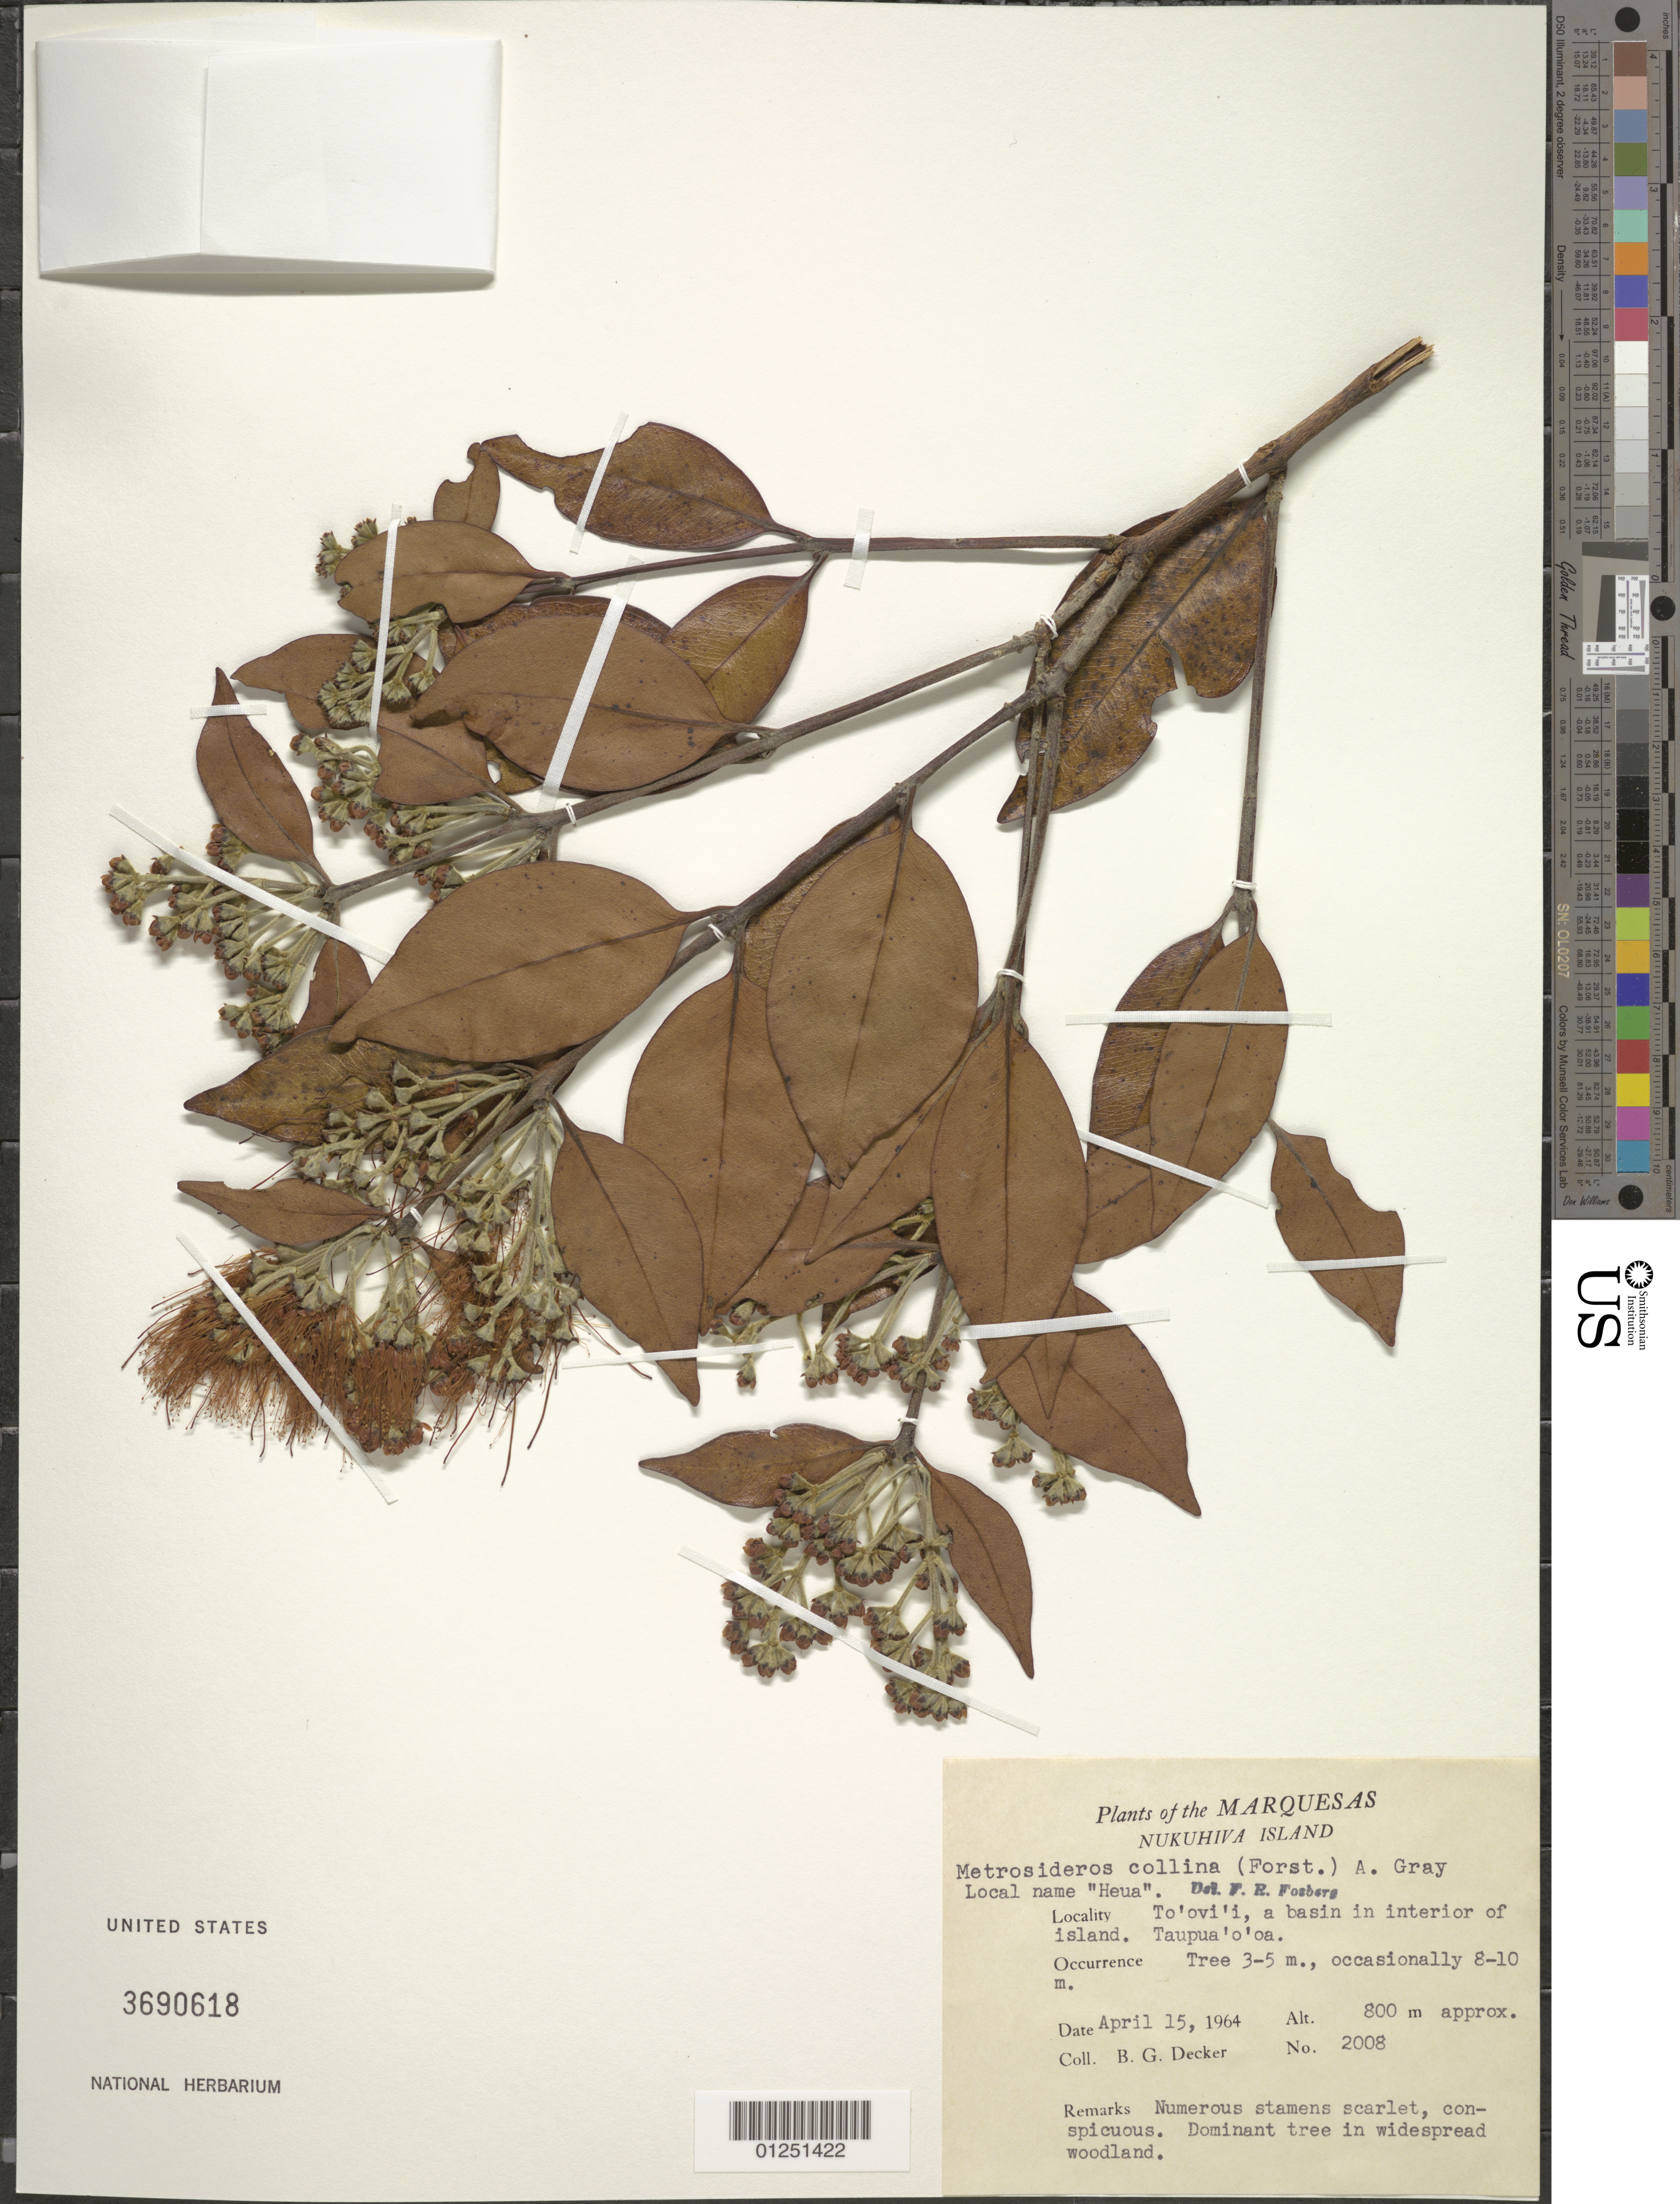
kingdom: Plantae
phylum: Tracheophyta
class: Magnoliopsida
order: Myrtales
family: Myrtaceae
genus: Metrosideros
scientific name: Metrosideros collina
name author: (J.R. Forst. & G. Forst.) A. Gray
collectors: B. G. Decker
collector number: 2008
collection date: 1964-04-15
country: French Polynesia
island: Nuku Hiva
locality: To'ovi'i, a basin in interior of island, Taupua'o'oa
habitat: Dominant tree in widespread woodland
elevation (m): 800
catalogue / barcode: US 3690618